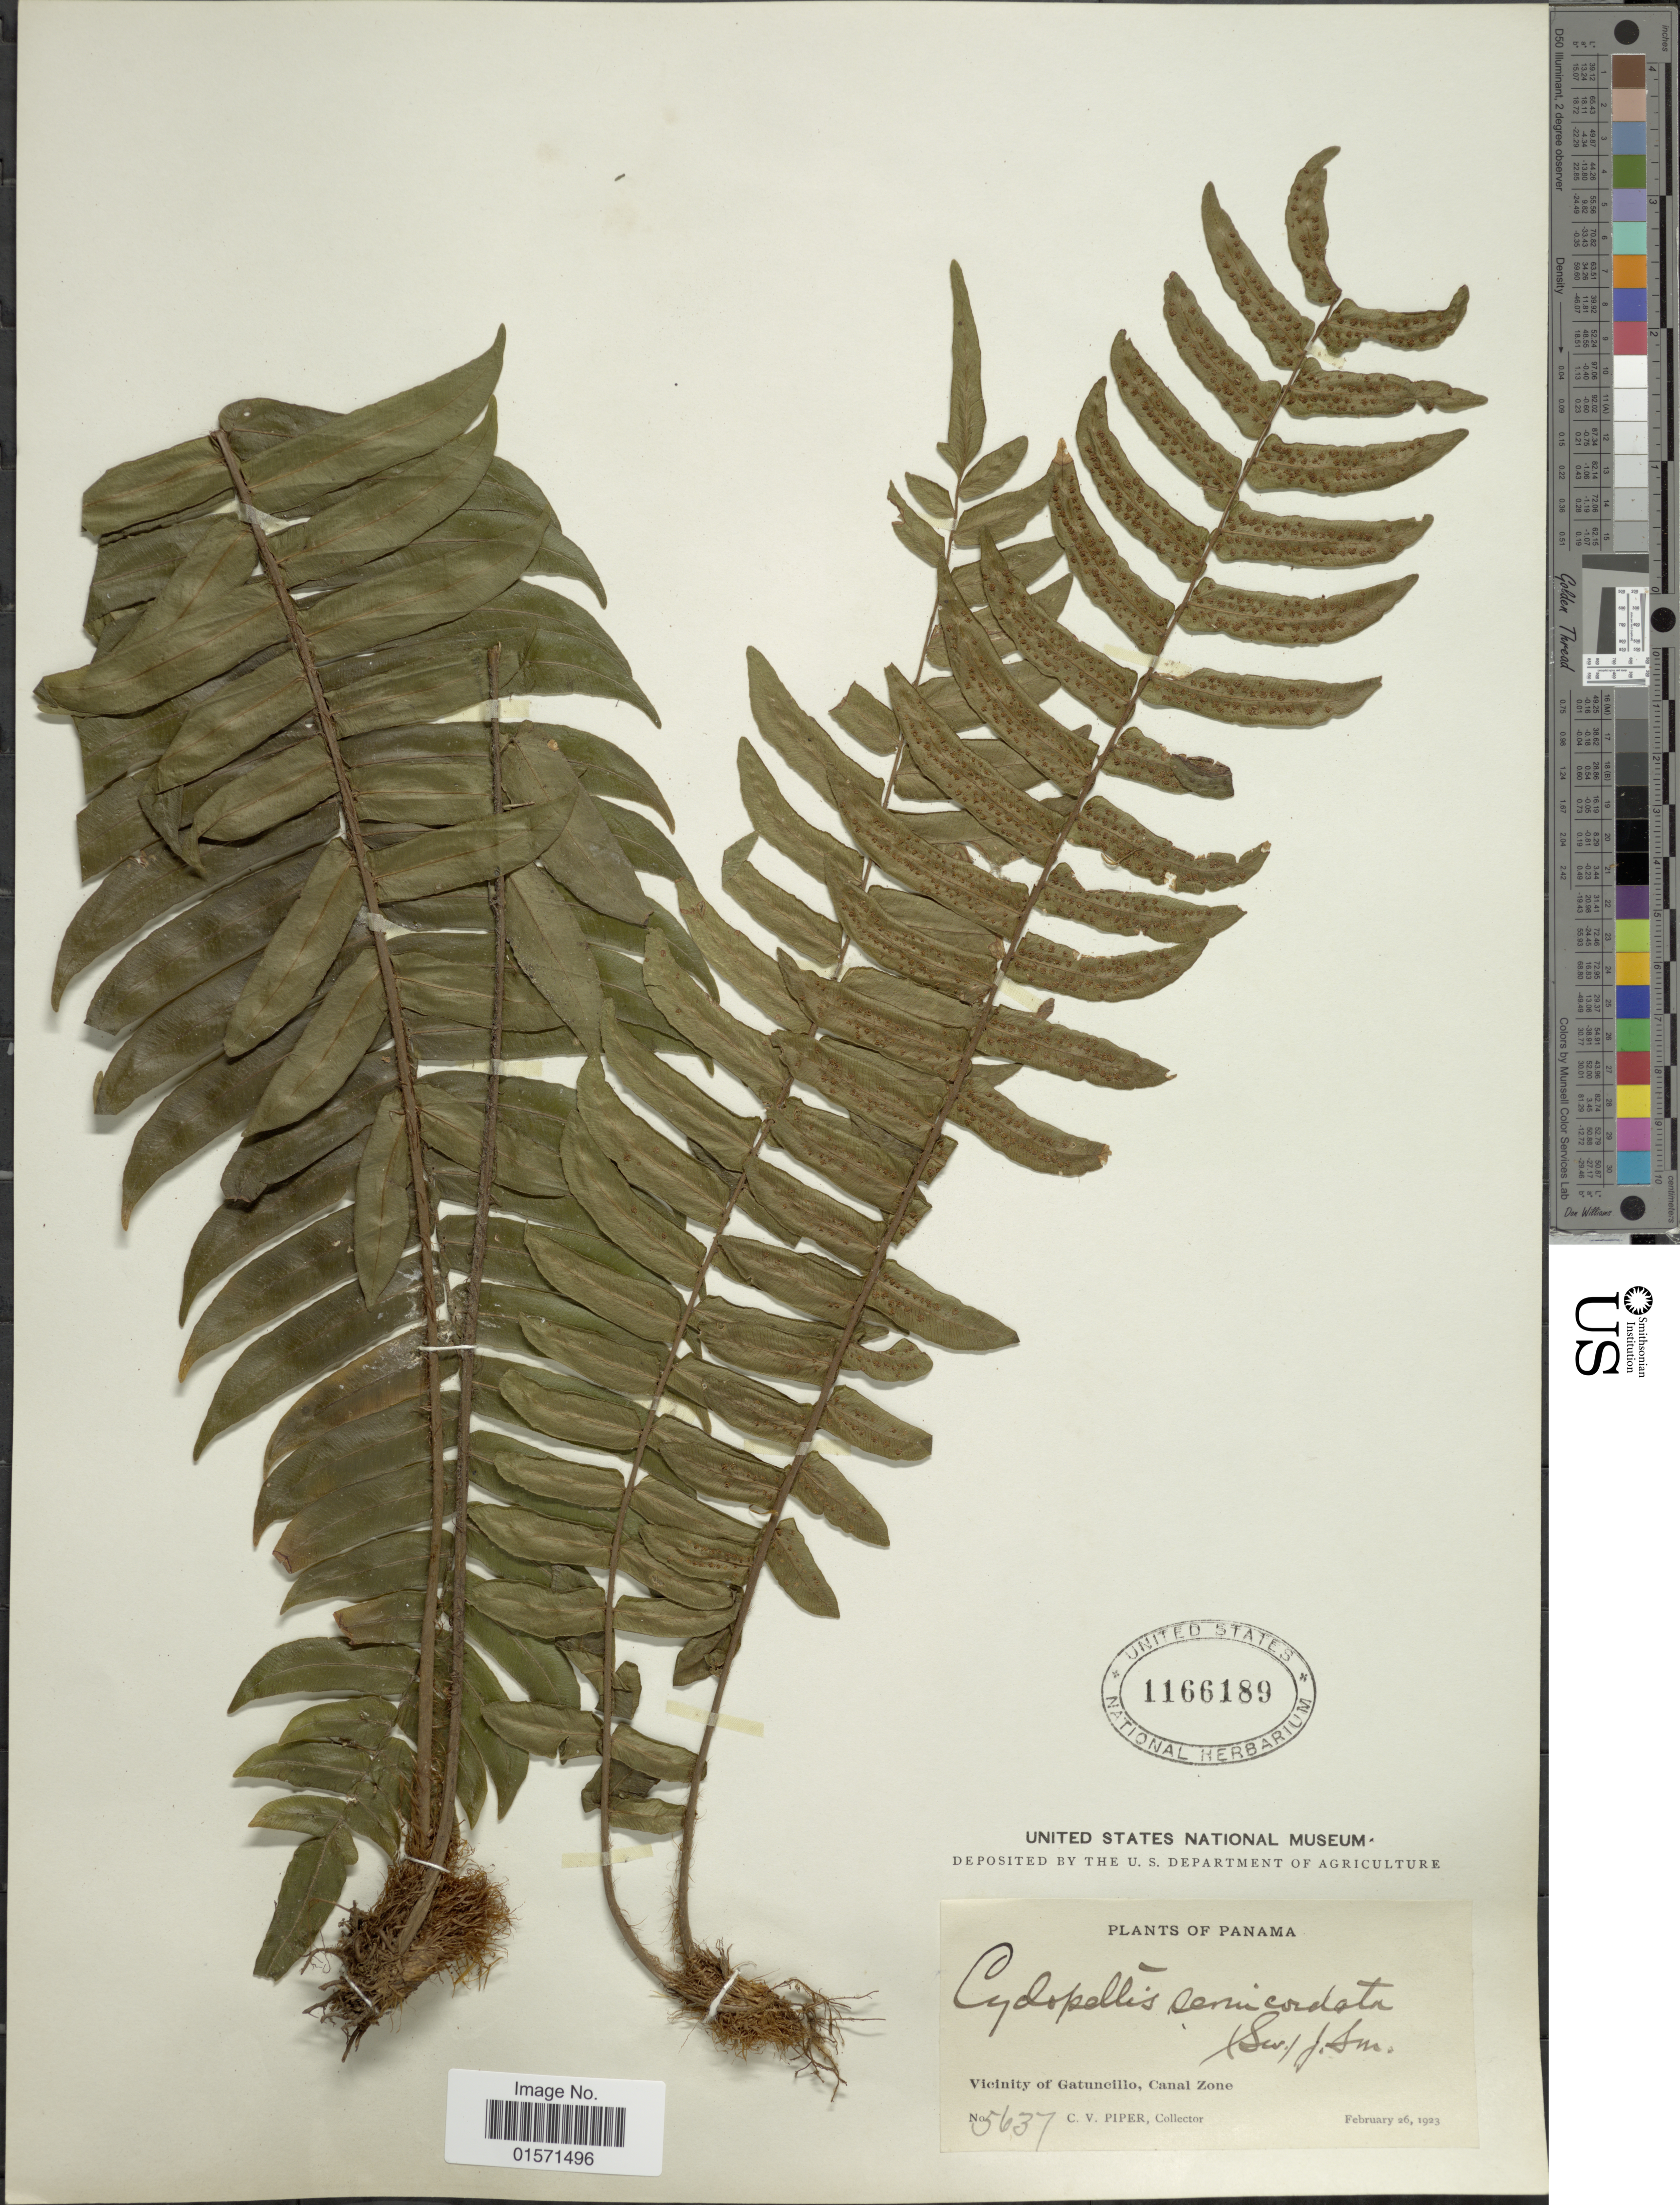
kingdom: Plantae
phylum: Tracheophyta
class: Polypodiopsida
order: Polypodiales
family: Lomariopsidaceae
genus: Cyclopeltis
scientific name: Cyclopeltis semicordata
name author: (Sw.) J. Sm.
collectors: C. V. Piper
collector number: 5637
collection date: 1923-02-26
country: Panama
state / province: Colón / Panamá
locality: Vicinity of Gatuncillio, Canal Zone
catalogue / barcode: US 1166189